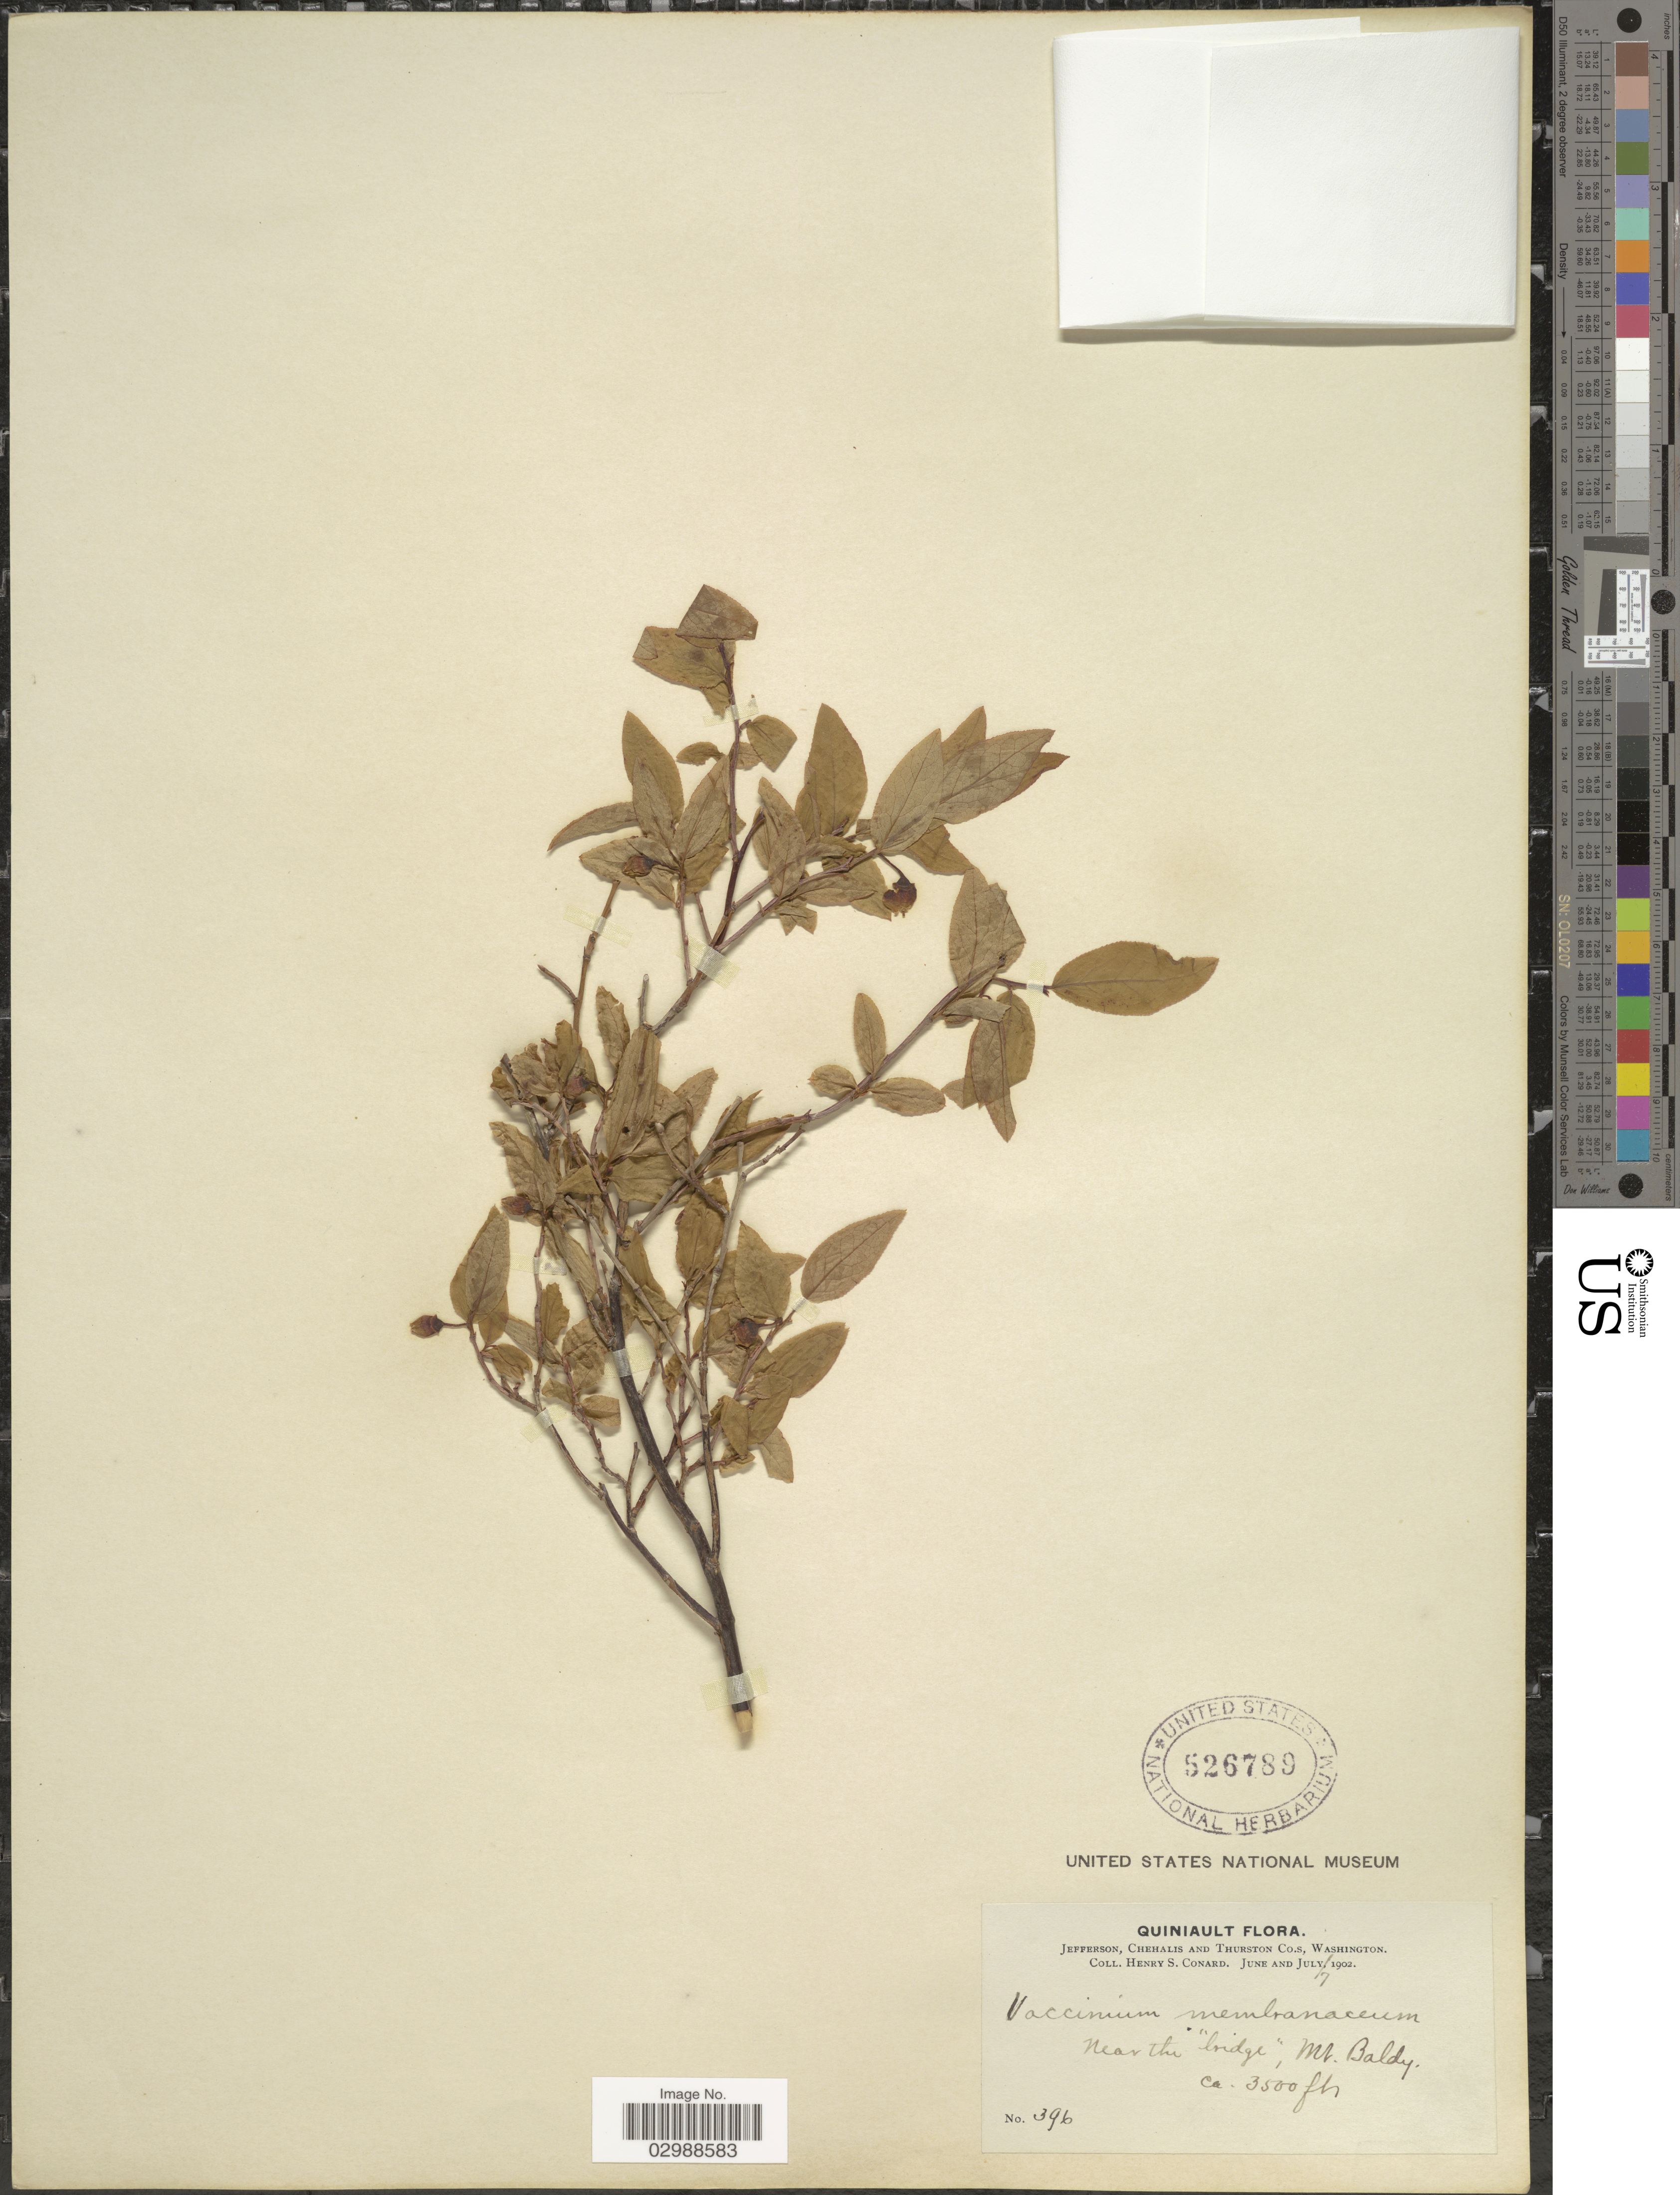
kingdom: Plantae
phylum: Tracheophyta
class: Magnoliopsida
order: Ericales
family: Ericaceae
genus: Vaccinium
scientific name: Vaccinium membranaceum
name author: Douglas ex Torr.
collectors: H. S. Conard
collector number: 396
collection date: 1902-06/1902-07-07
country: United States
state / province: Washington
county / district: Thurston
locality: Jefferson, Chehalis and Thurston Co., Near the "bridge", Mt. Baldy.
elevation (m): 1067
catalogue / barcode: US 526789